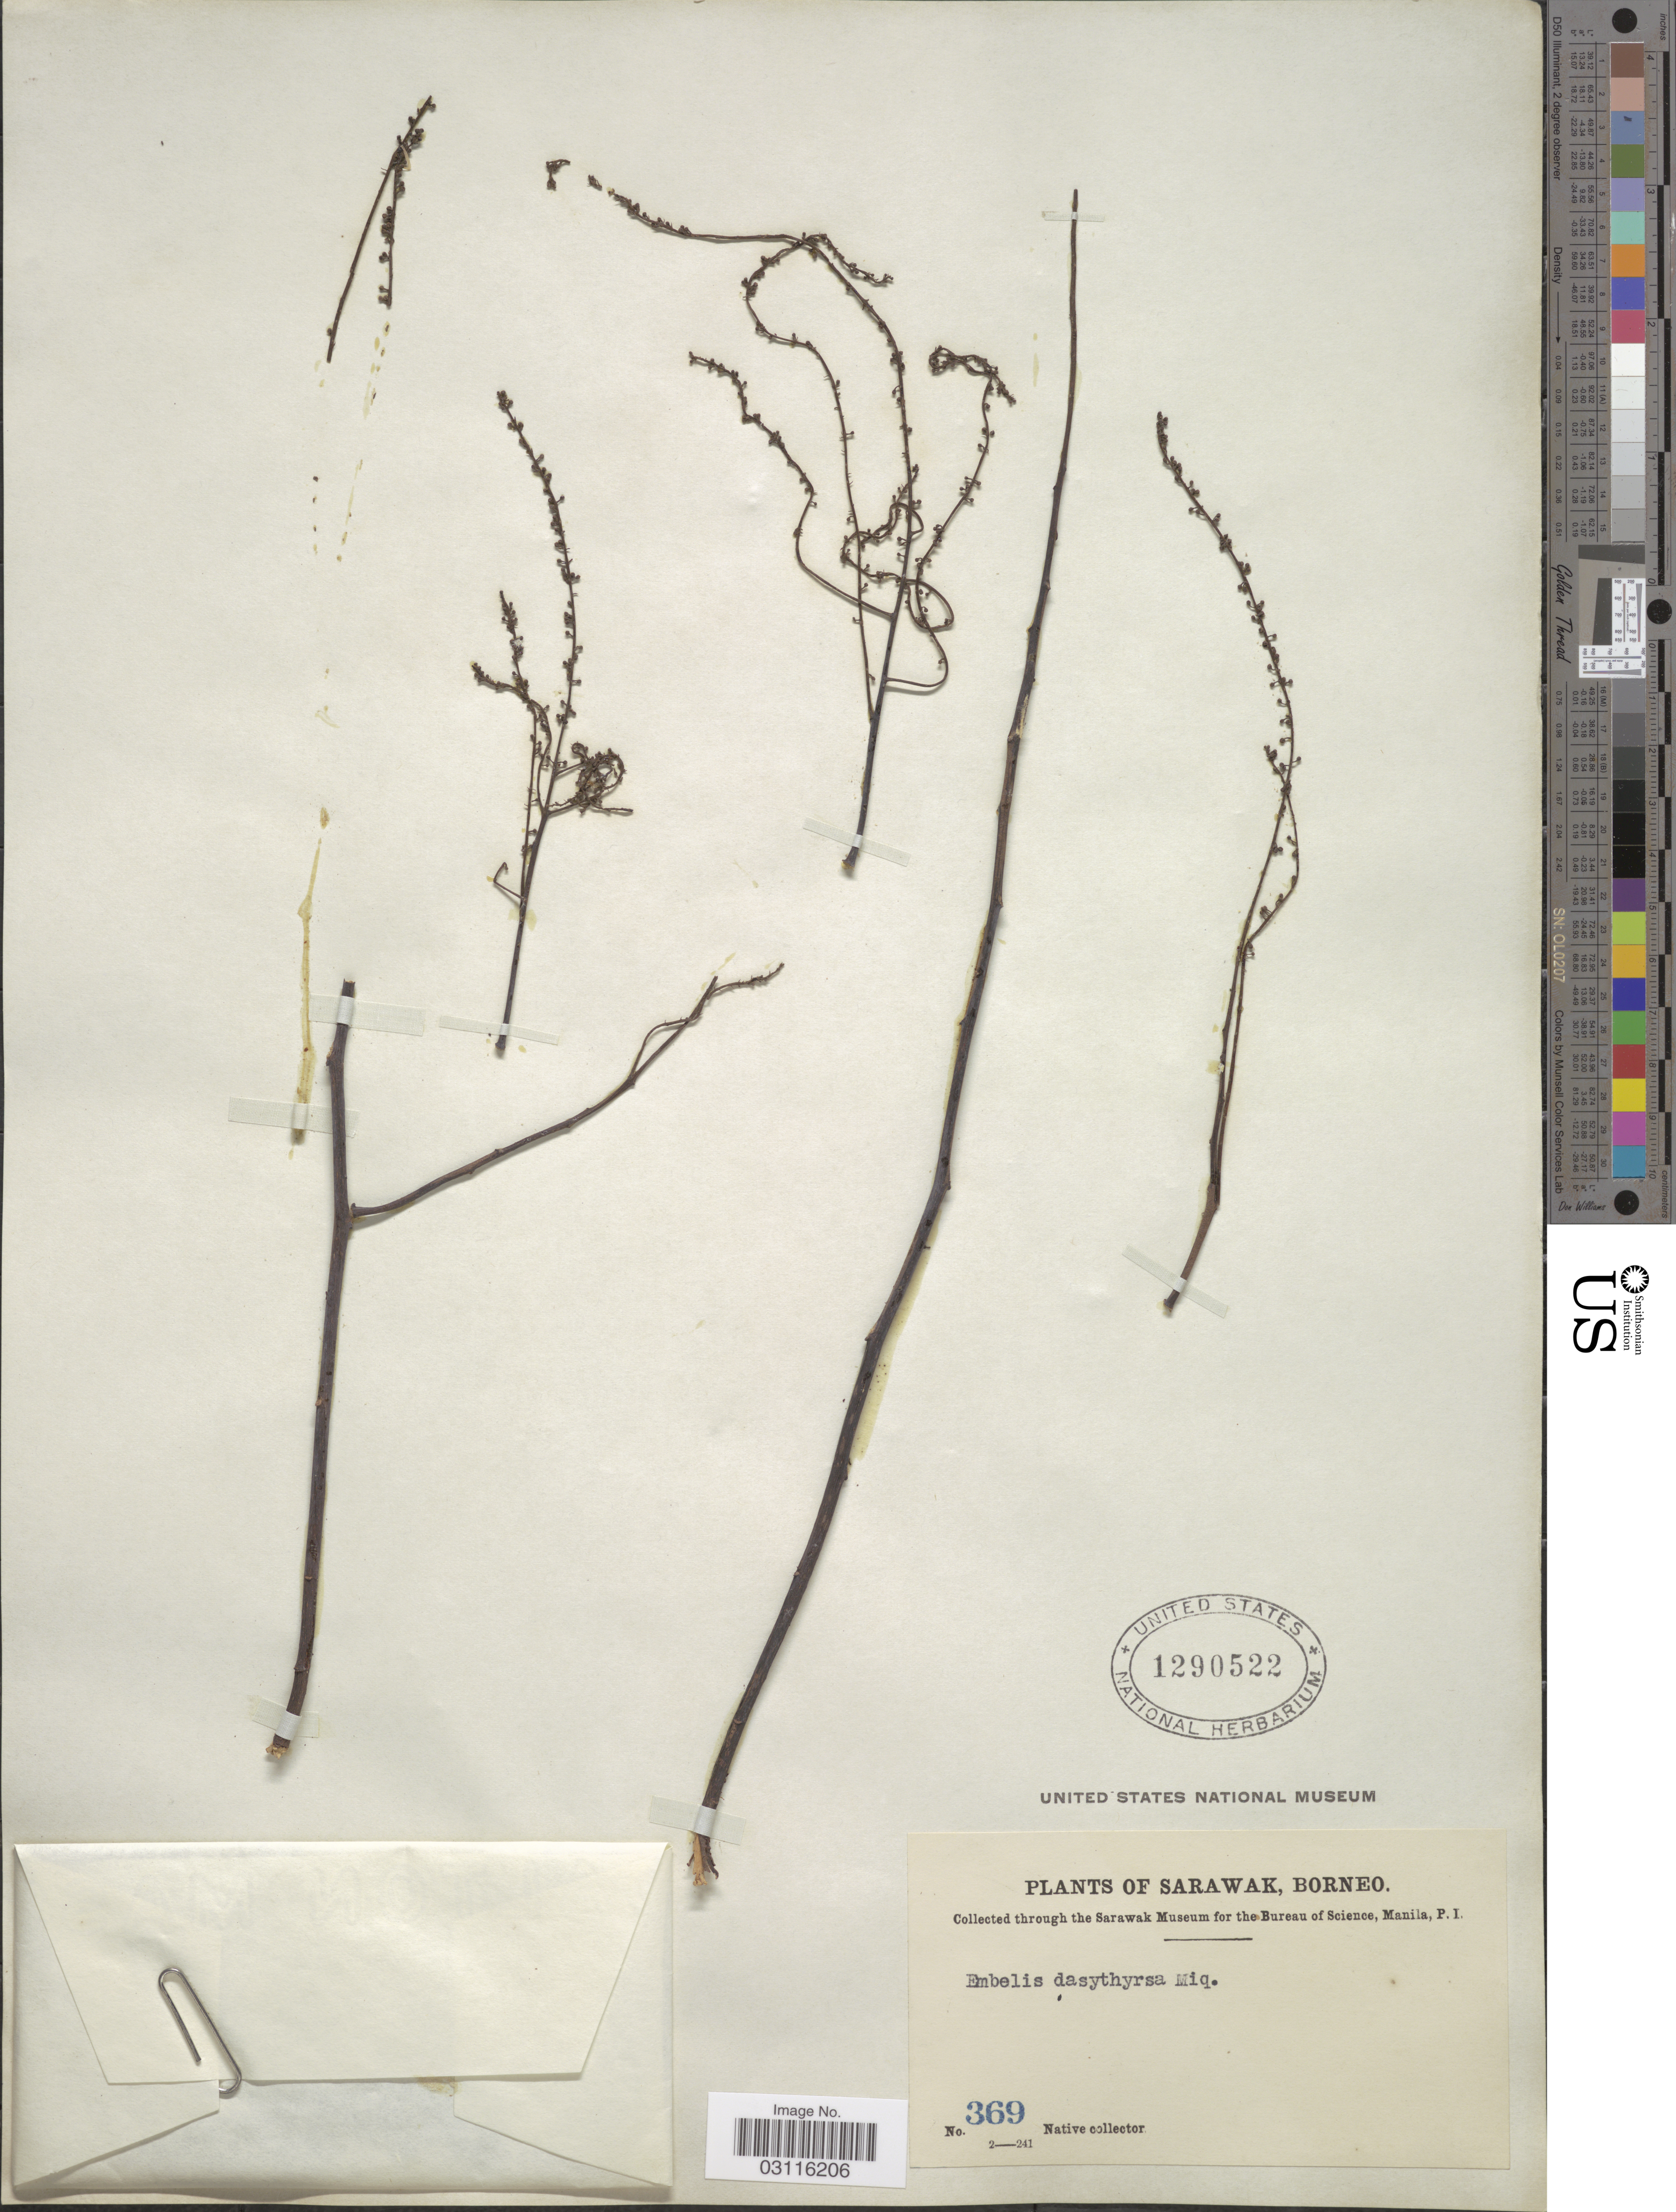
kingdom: Plantae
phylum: Tracheophyta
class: Magnoliopsida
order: Ericales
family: Primulaceae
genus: Embelia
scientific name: Embelia dasythyrsa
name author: Miq.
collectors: Native collector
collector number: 369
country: Malaysia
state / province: Sarawak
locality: Borneo.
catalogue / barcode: US 1290522